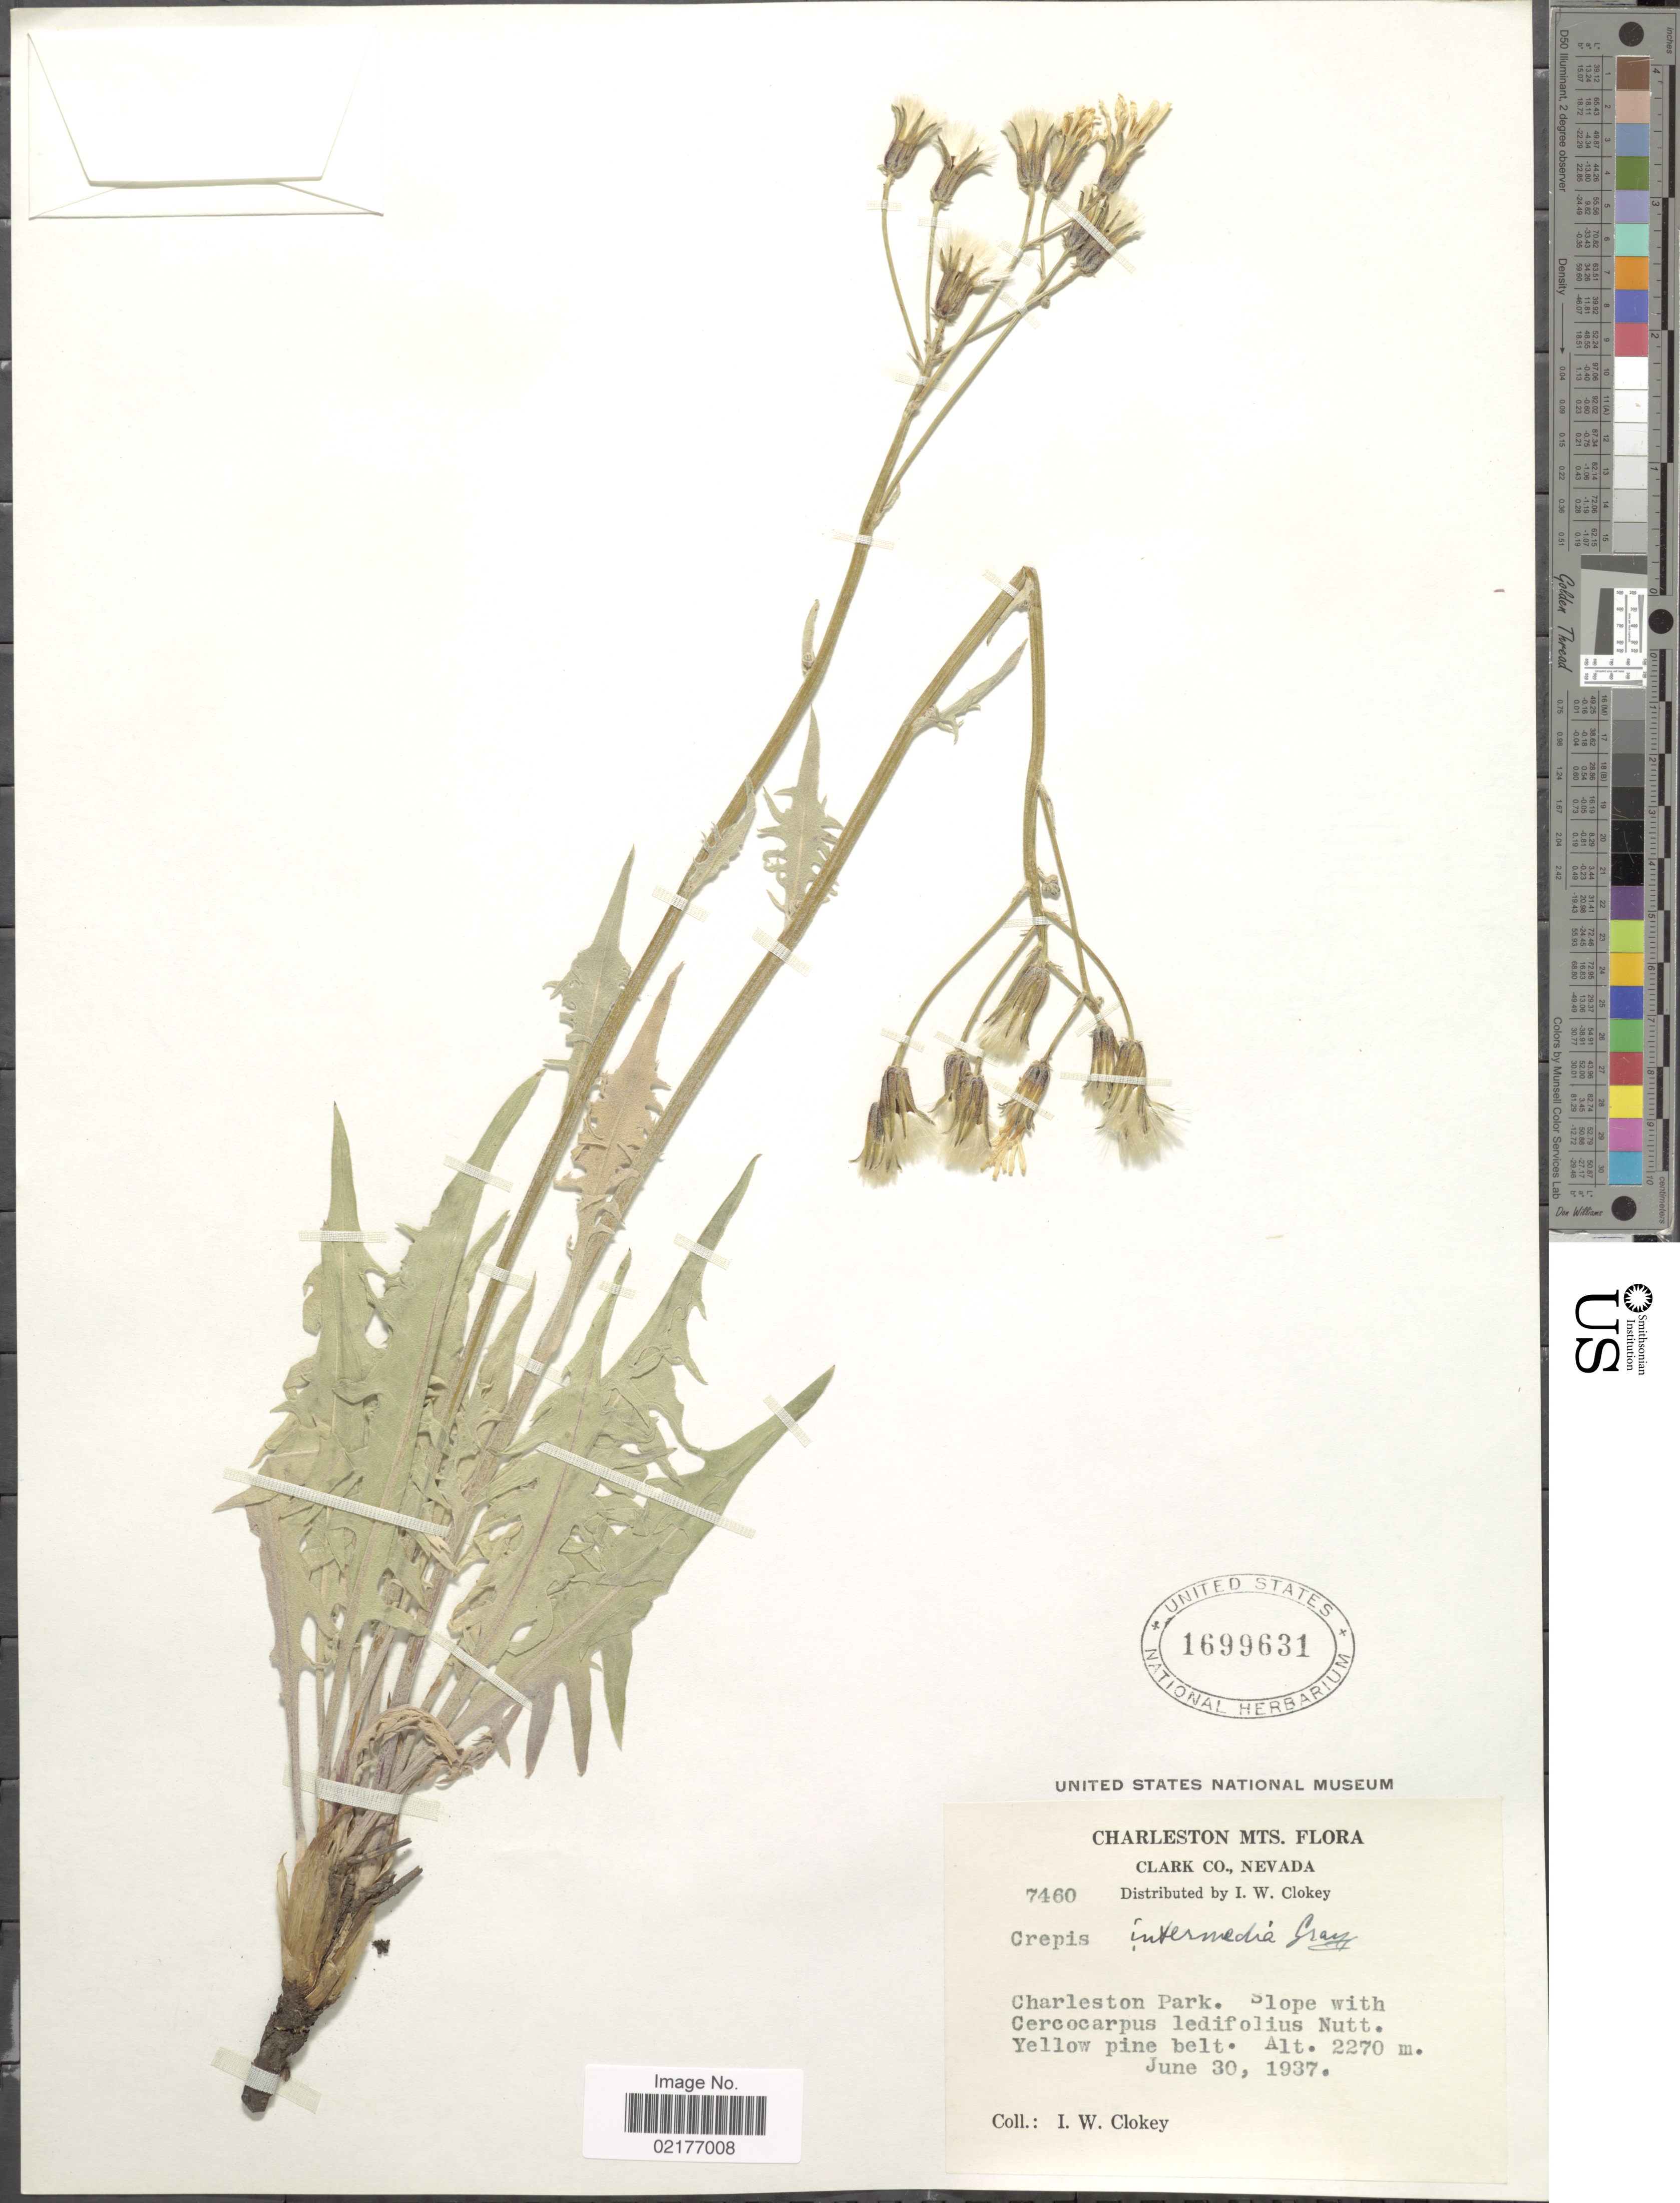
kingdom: Plantae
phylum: Tracheophyta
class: Magnoliopsida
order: Asterales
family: Asteraceae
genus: Crepis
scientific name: Crepis intermedia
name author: A. Gray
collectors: I. W. Clokey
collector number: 7460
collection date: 1937-06-30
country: United States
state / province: Nevada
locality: Clark Co., Nevada, Charleston Park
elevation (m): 2270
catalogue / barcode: US 1699631